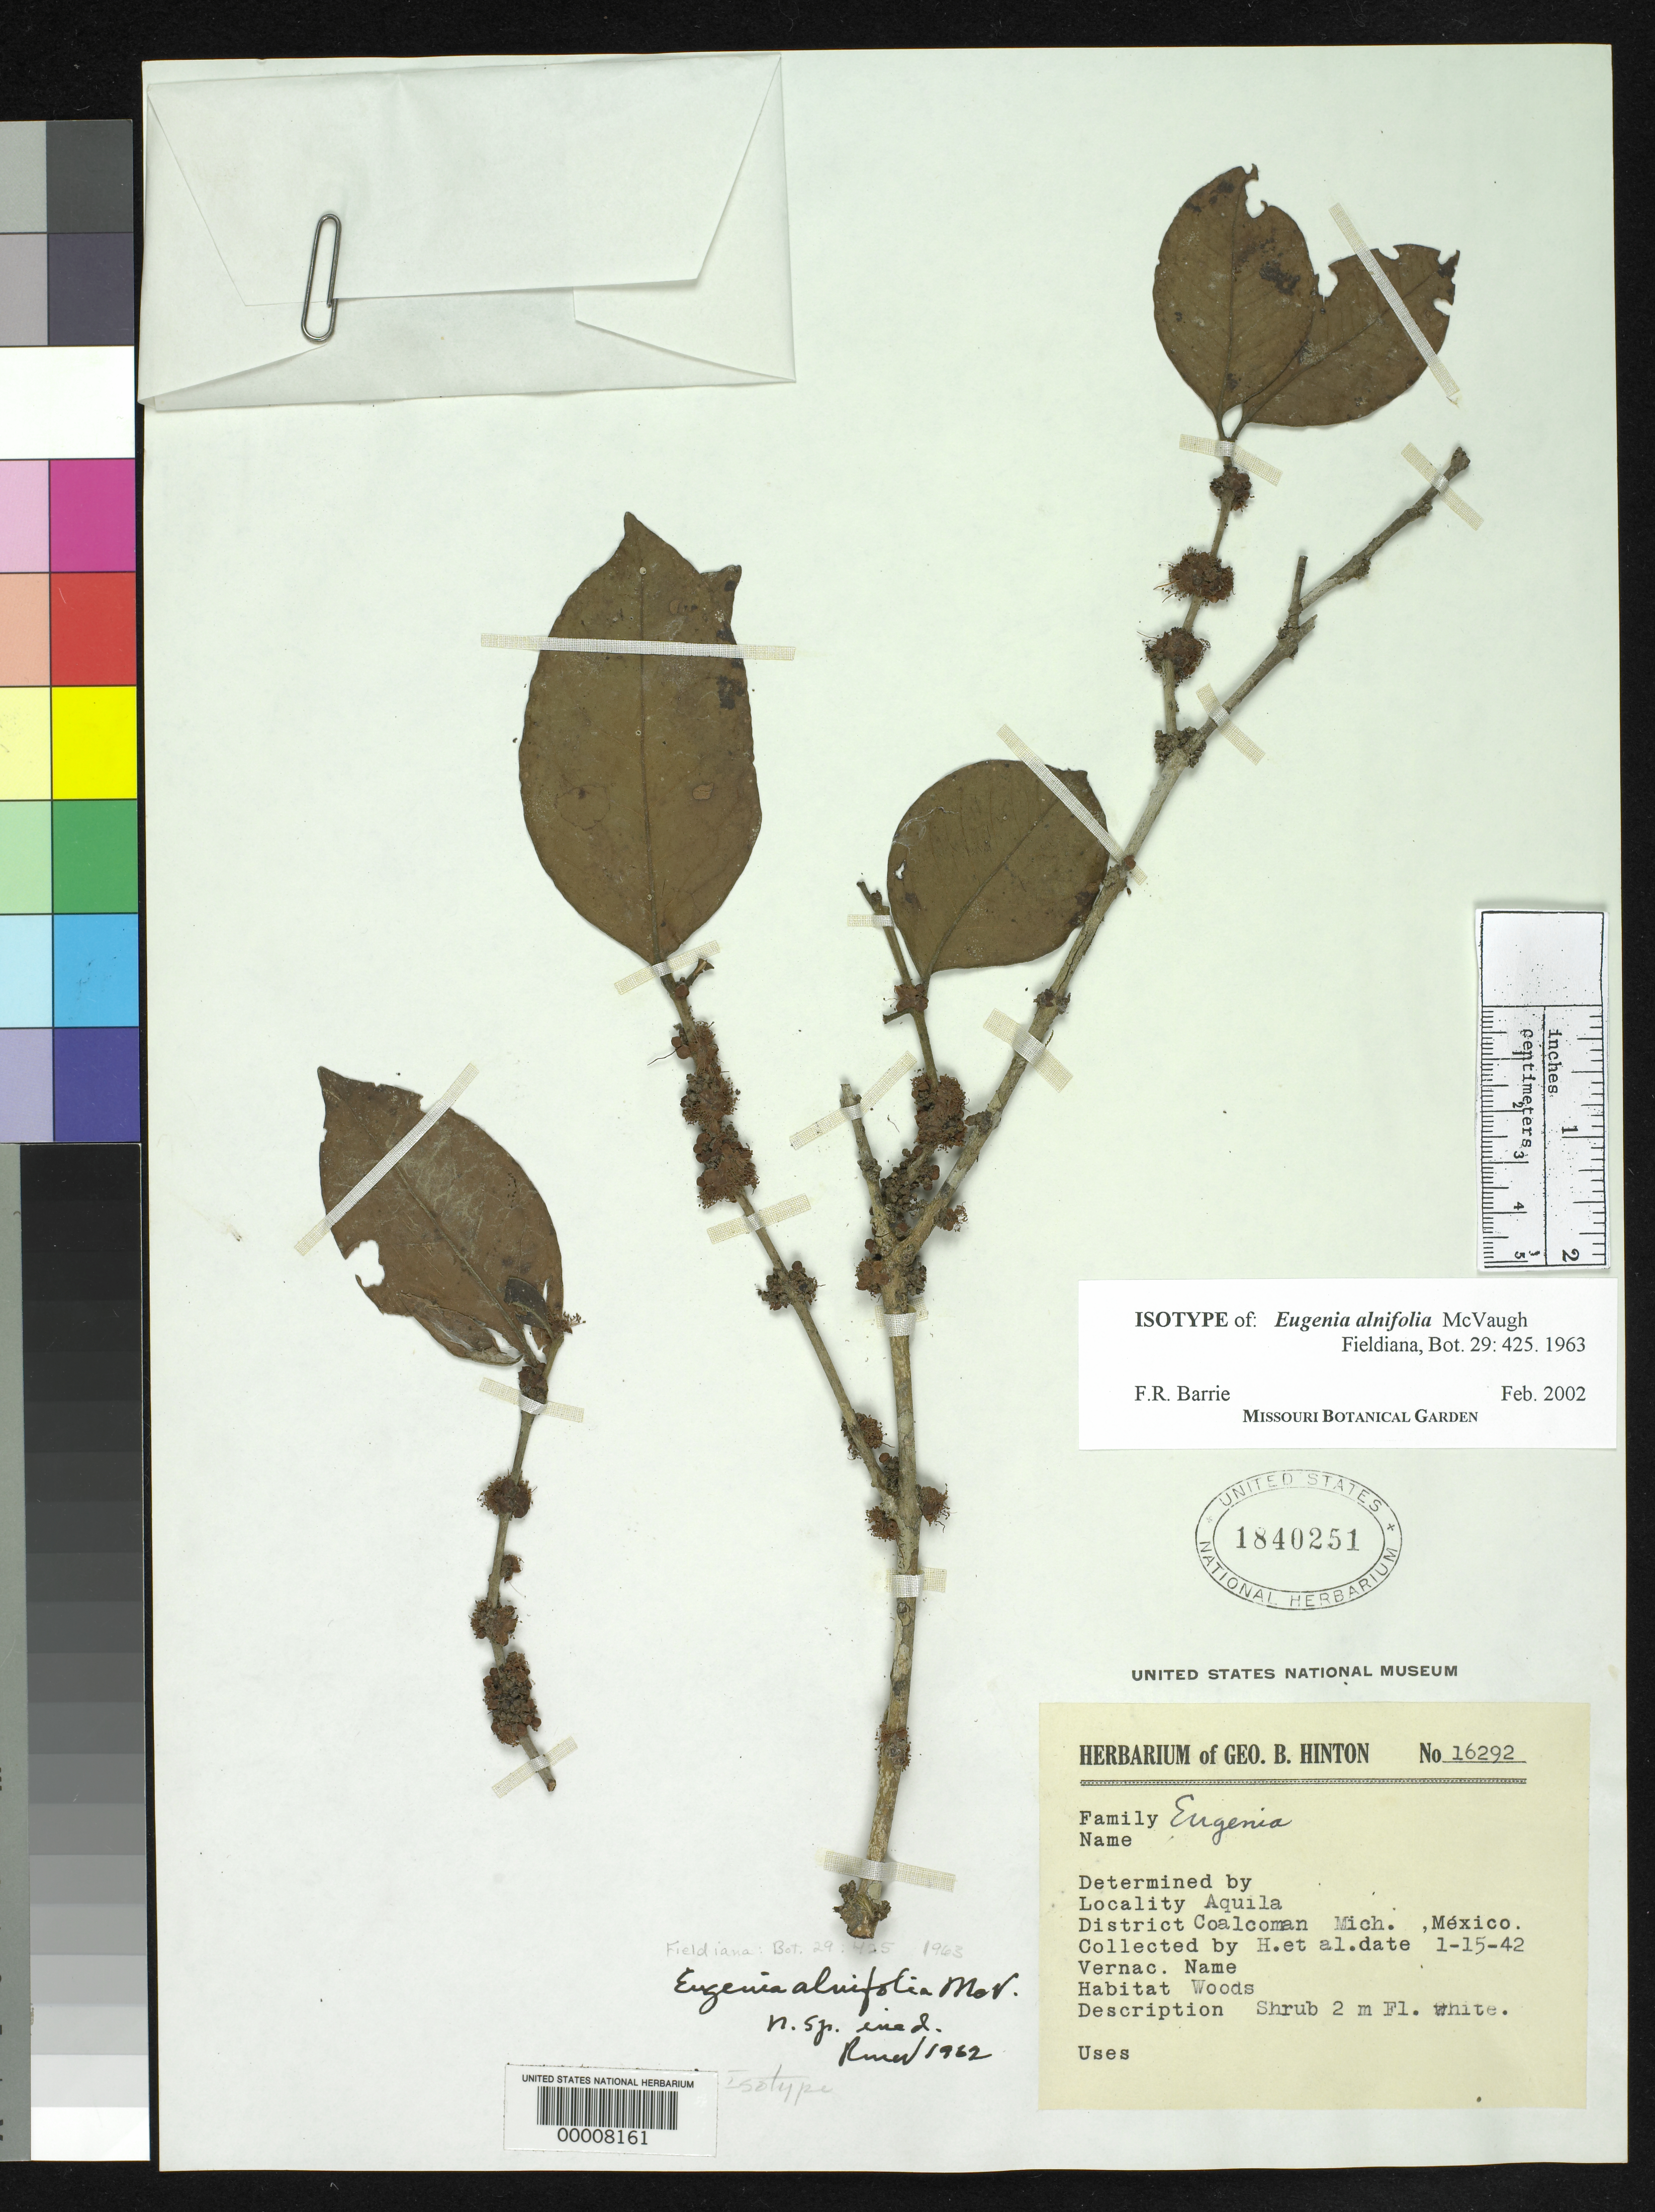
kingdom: Plantae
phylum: Tracheophyta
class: Magnoliopsida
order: Myrtales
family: Myrtaceae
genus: Eugenia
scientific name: Eugenia alnifolia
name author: McVaugh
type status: Isotype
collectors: G. B. Hinton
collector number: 16292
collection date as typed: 15 Jan 1942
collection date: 1942-01-15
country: Mexico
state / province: Michoacán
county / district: Coalcoman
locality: Aquila.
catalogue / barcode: US 1840251